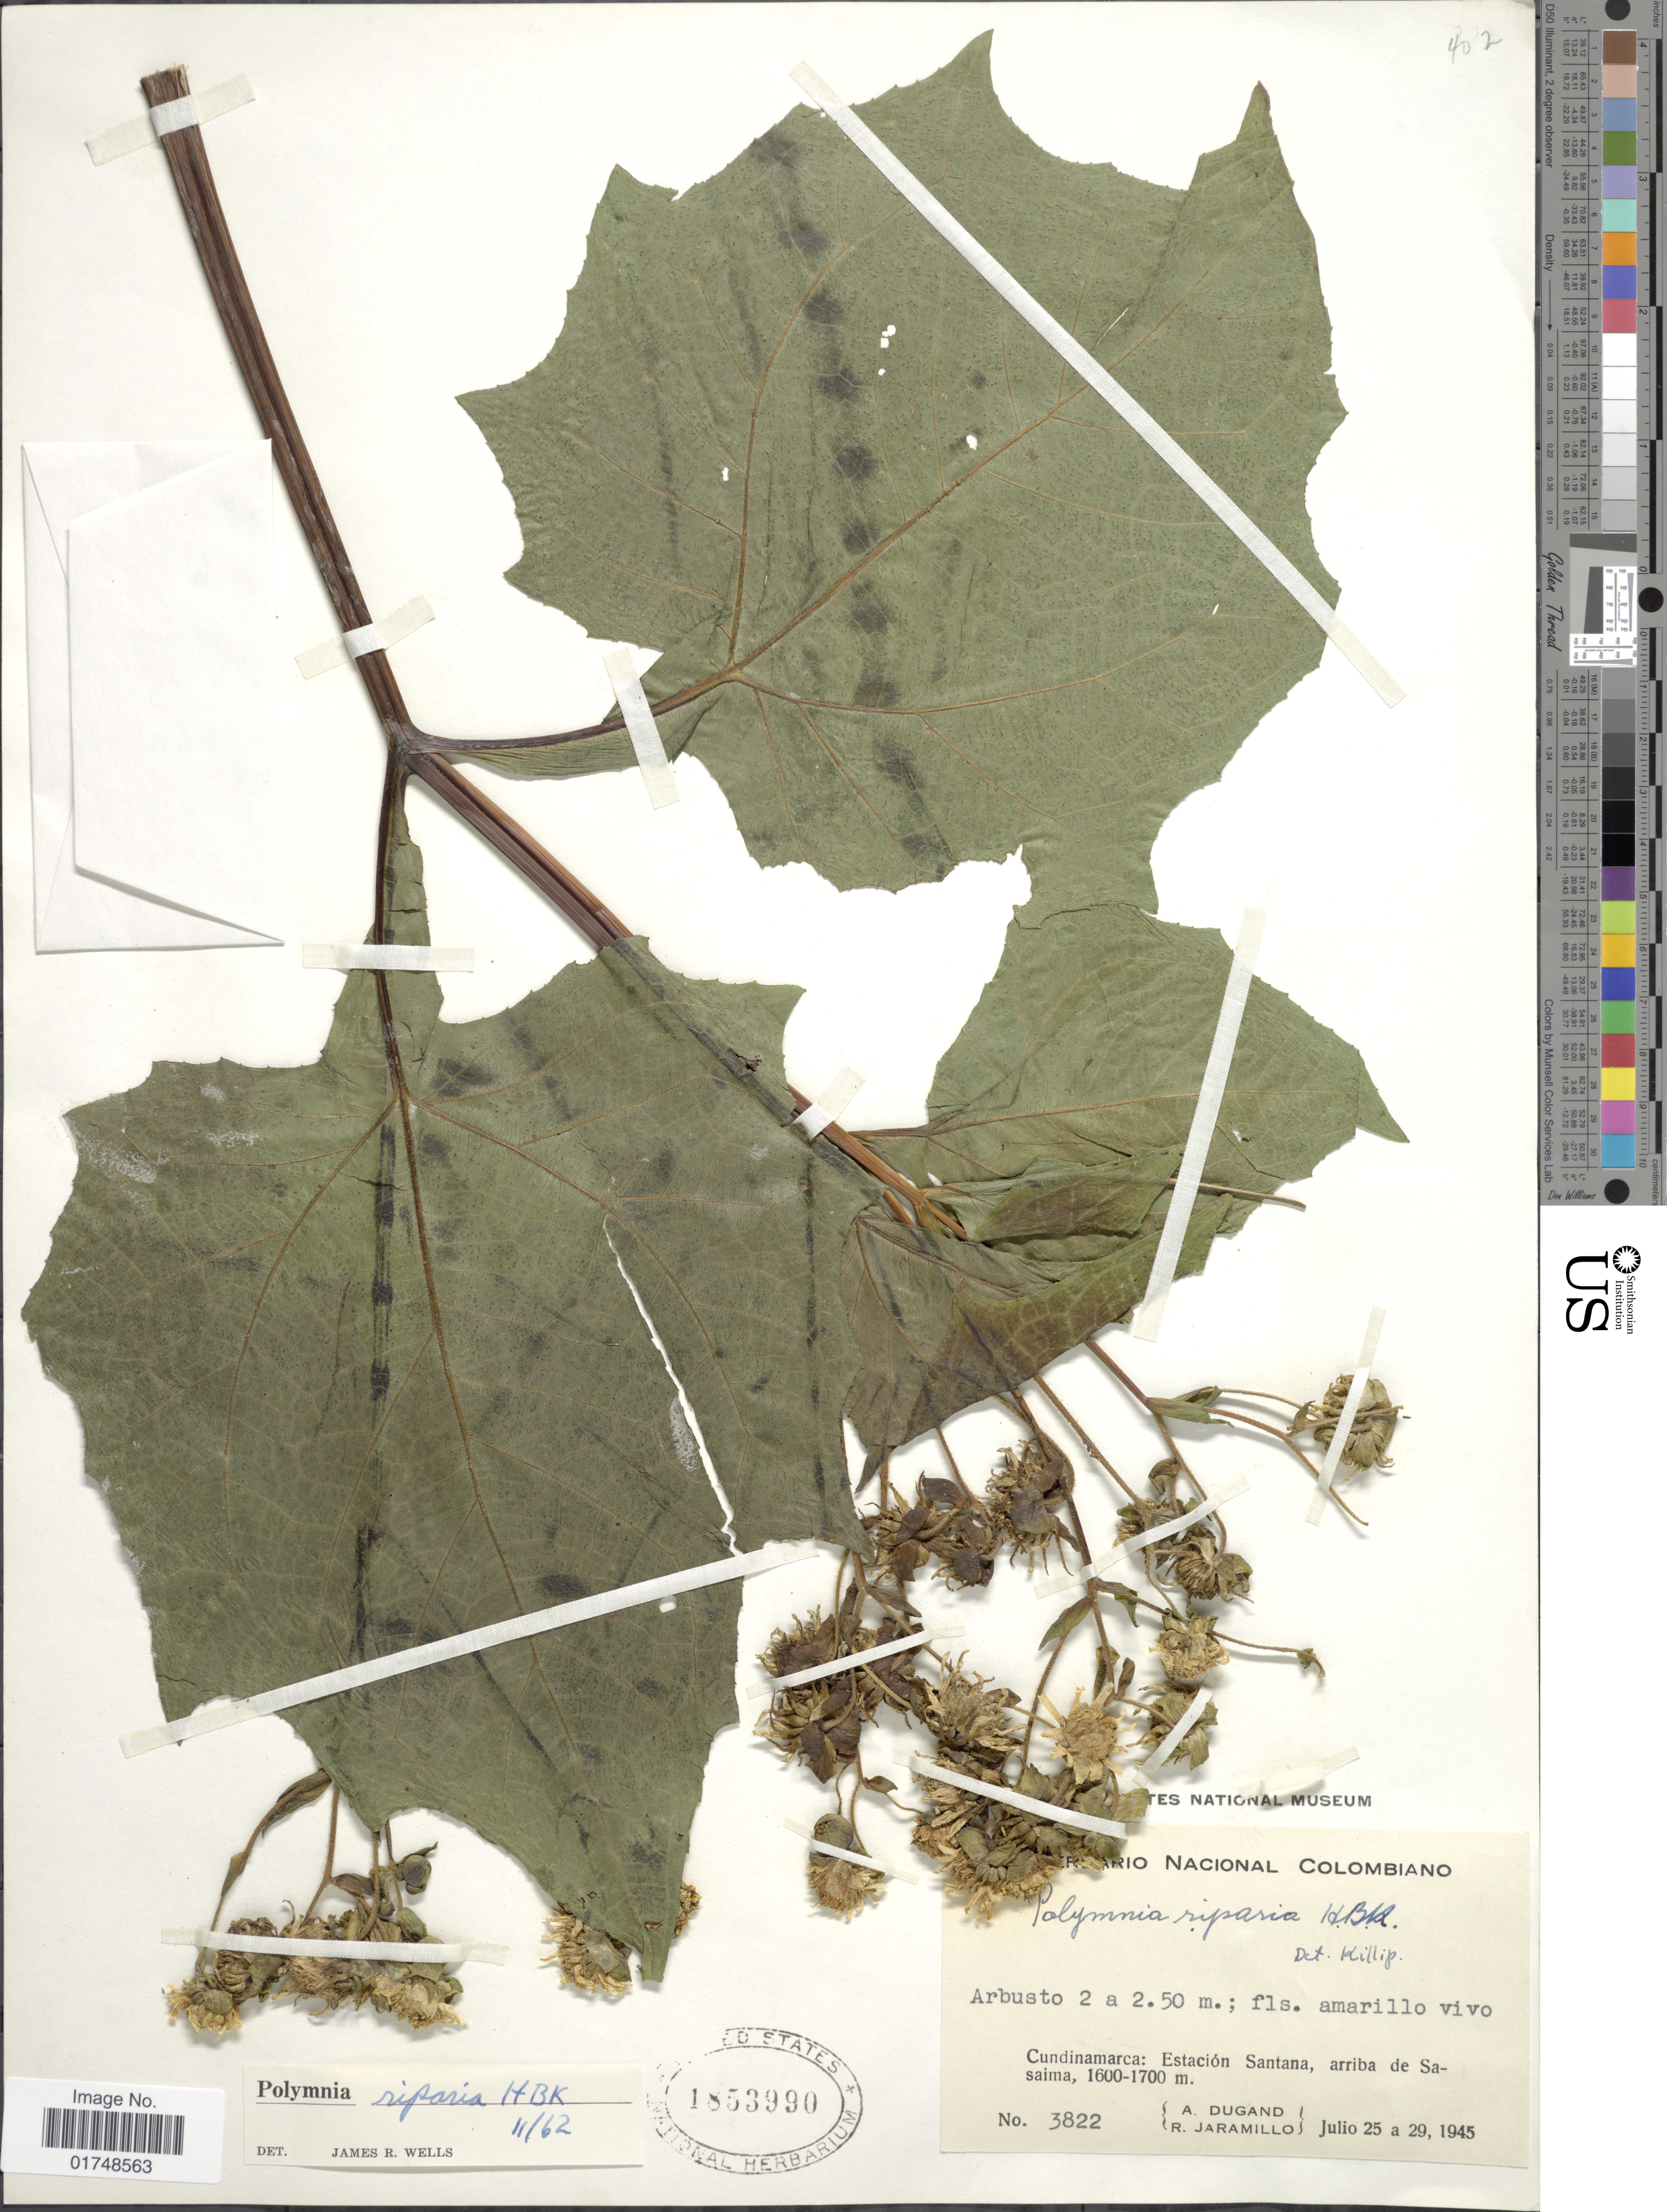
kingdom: Plantae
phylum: Tracheophyta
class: Magnoliopsida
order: Asterales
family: Asteraceae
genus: Smallanthus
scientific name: Smallanthus riparius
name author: (Kunth) H. Rob.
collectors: A. Dugand & R. Jaramillo M.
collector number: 3822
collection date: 1945-07-25/1945-07-29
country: Colombia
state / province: Cundinamarca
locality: Cundinamarca: Estacion Santana, arriba de Sasaima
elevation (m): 1600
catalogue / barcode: US 1853990